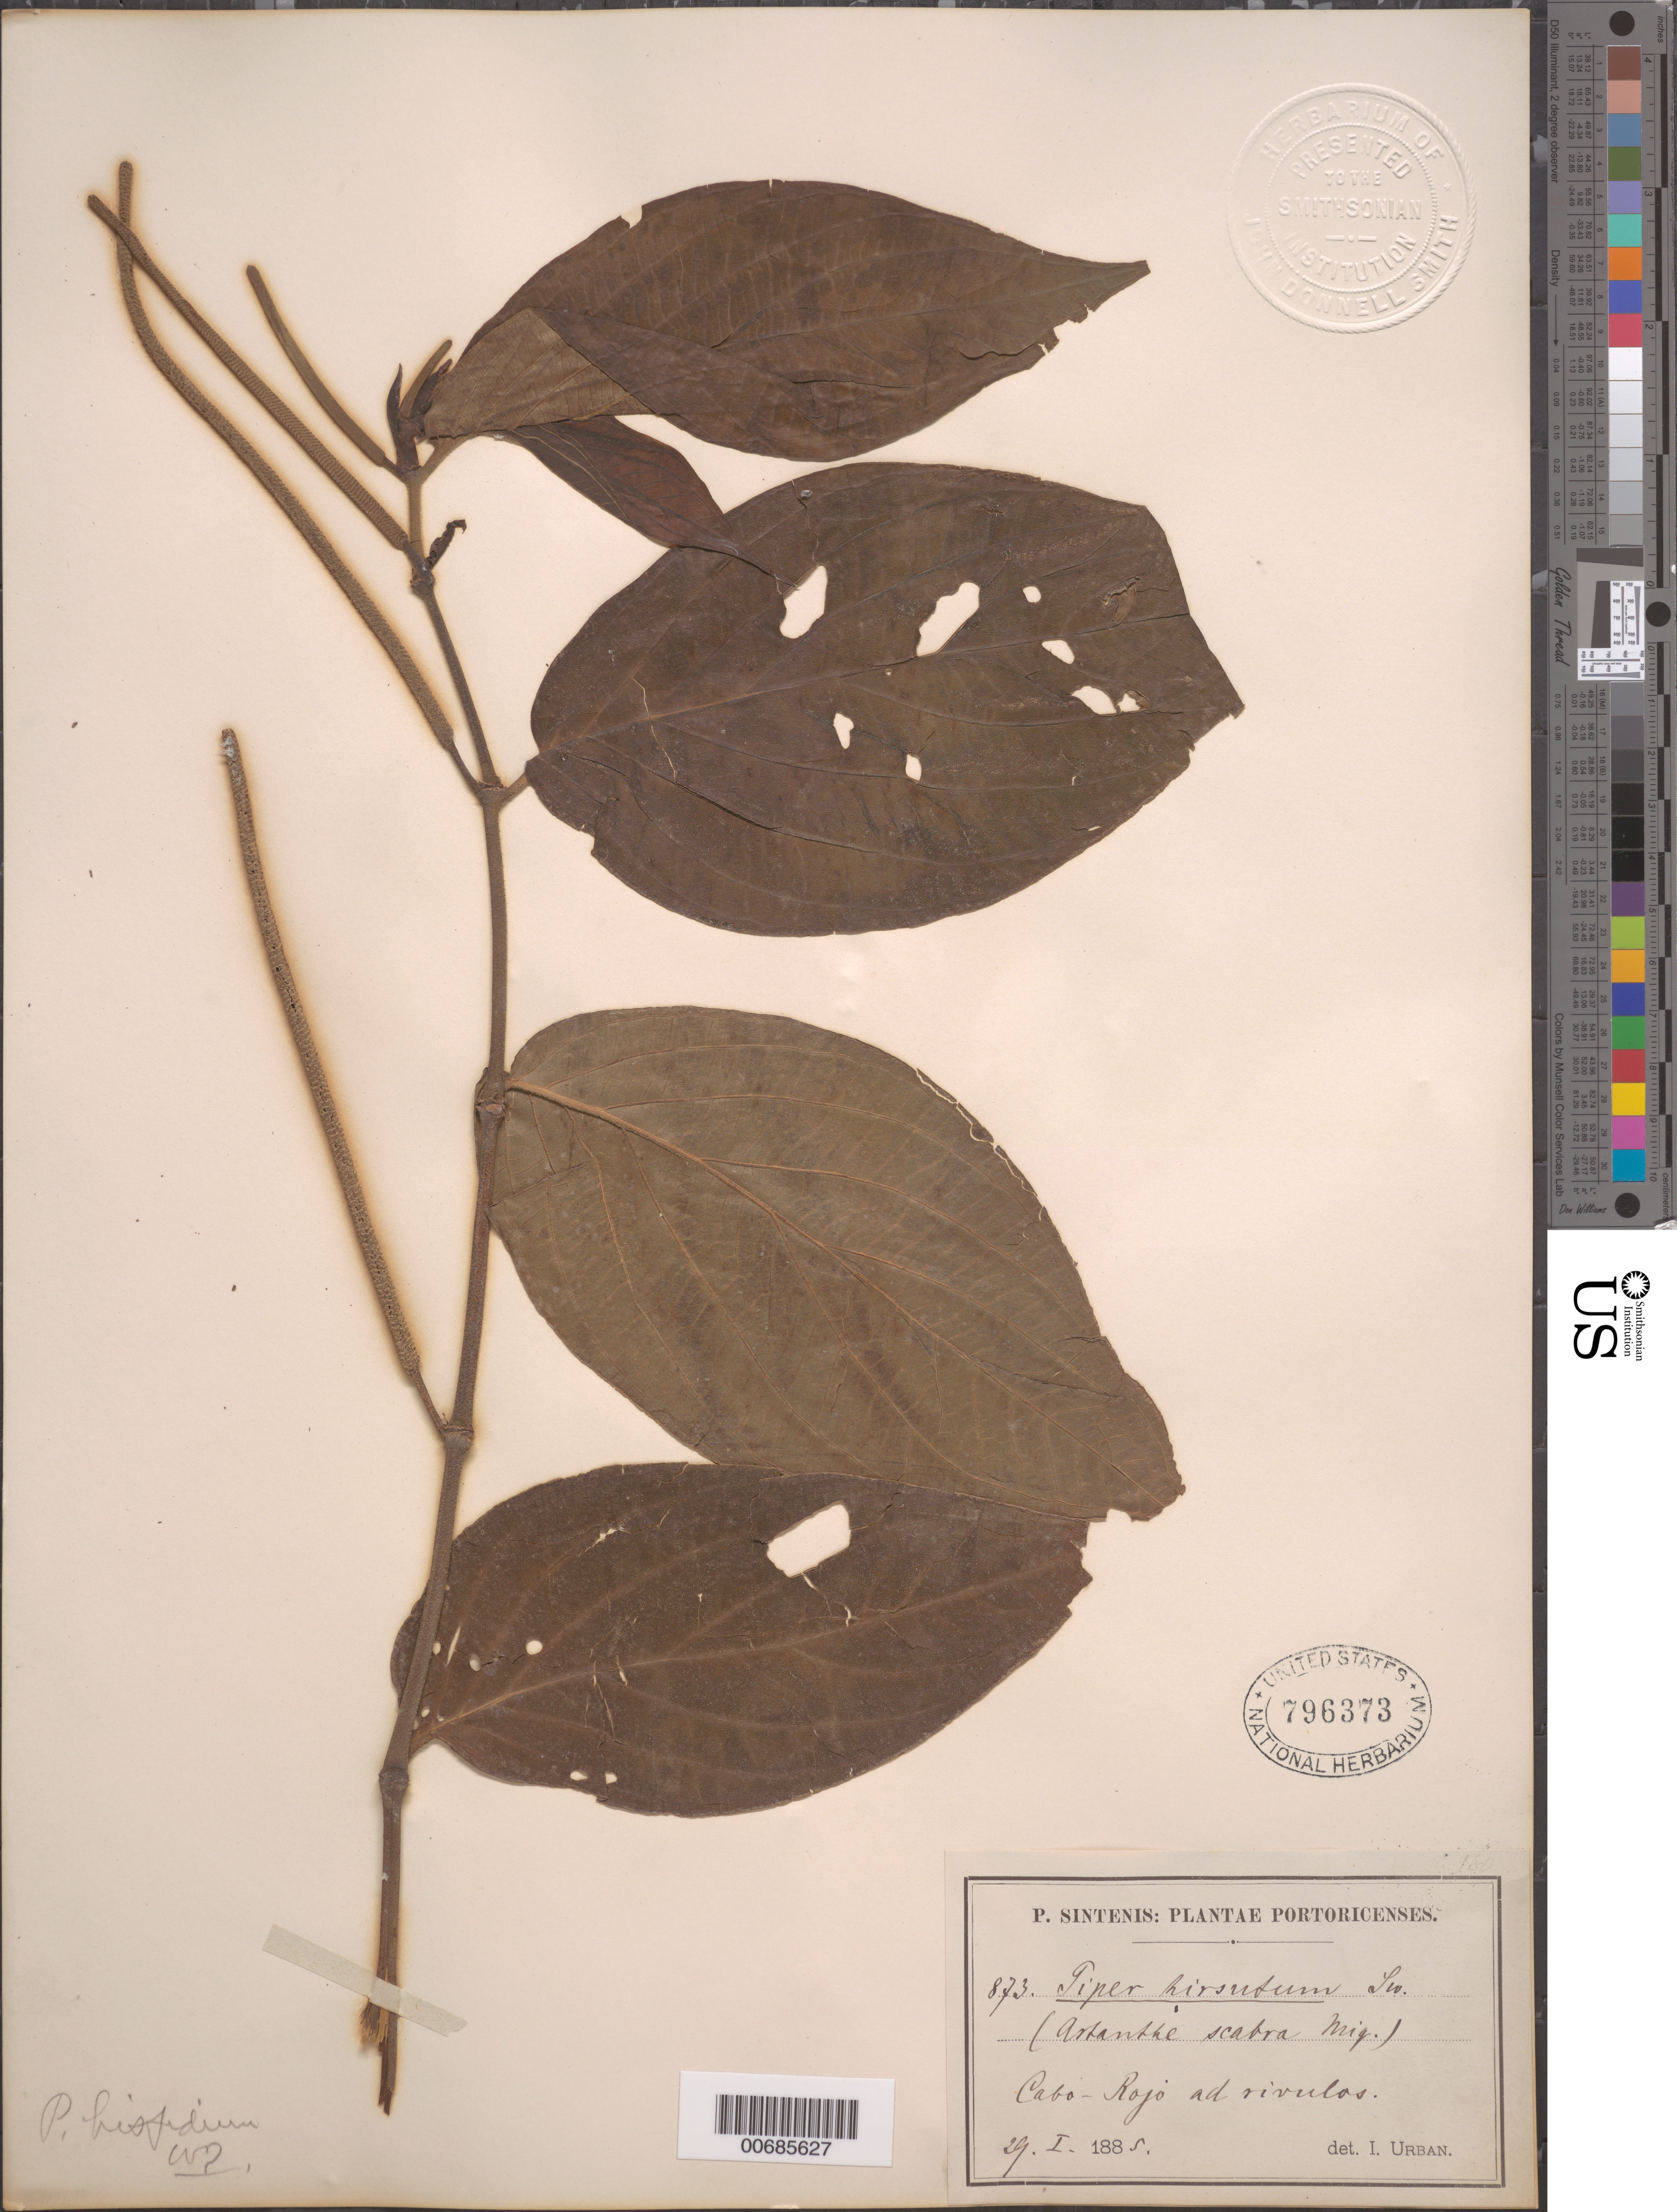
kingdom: Plantae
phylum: Tracheophyta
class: Magnoliopsida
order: Piperales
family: Piperaceae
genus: Piper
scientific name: Piper hirsutum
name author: Sw.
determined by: Urban, Ignatz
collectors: P. Sintenis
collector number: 873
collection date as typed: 29 Jan 1885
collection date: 1885-01-29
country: Puerto Rico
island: Greater Antilles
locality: Cabo-Rojo ad rivulas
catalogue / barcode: US 796373